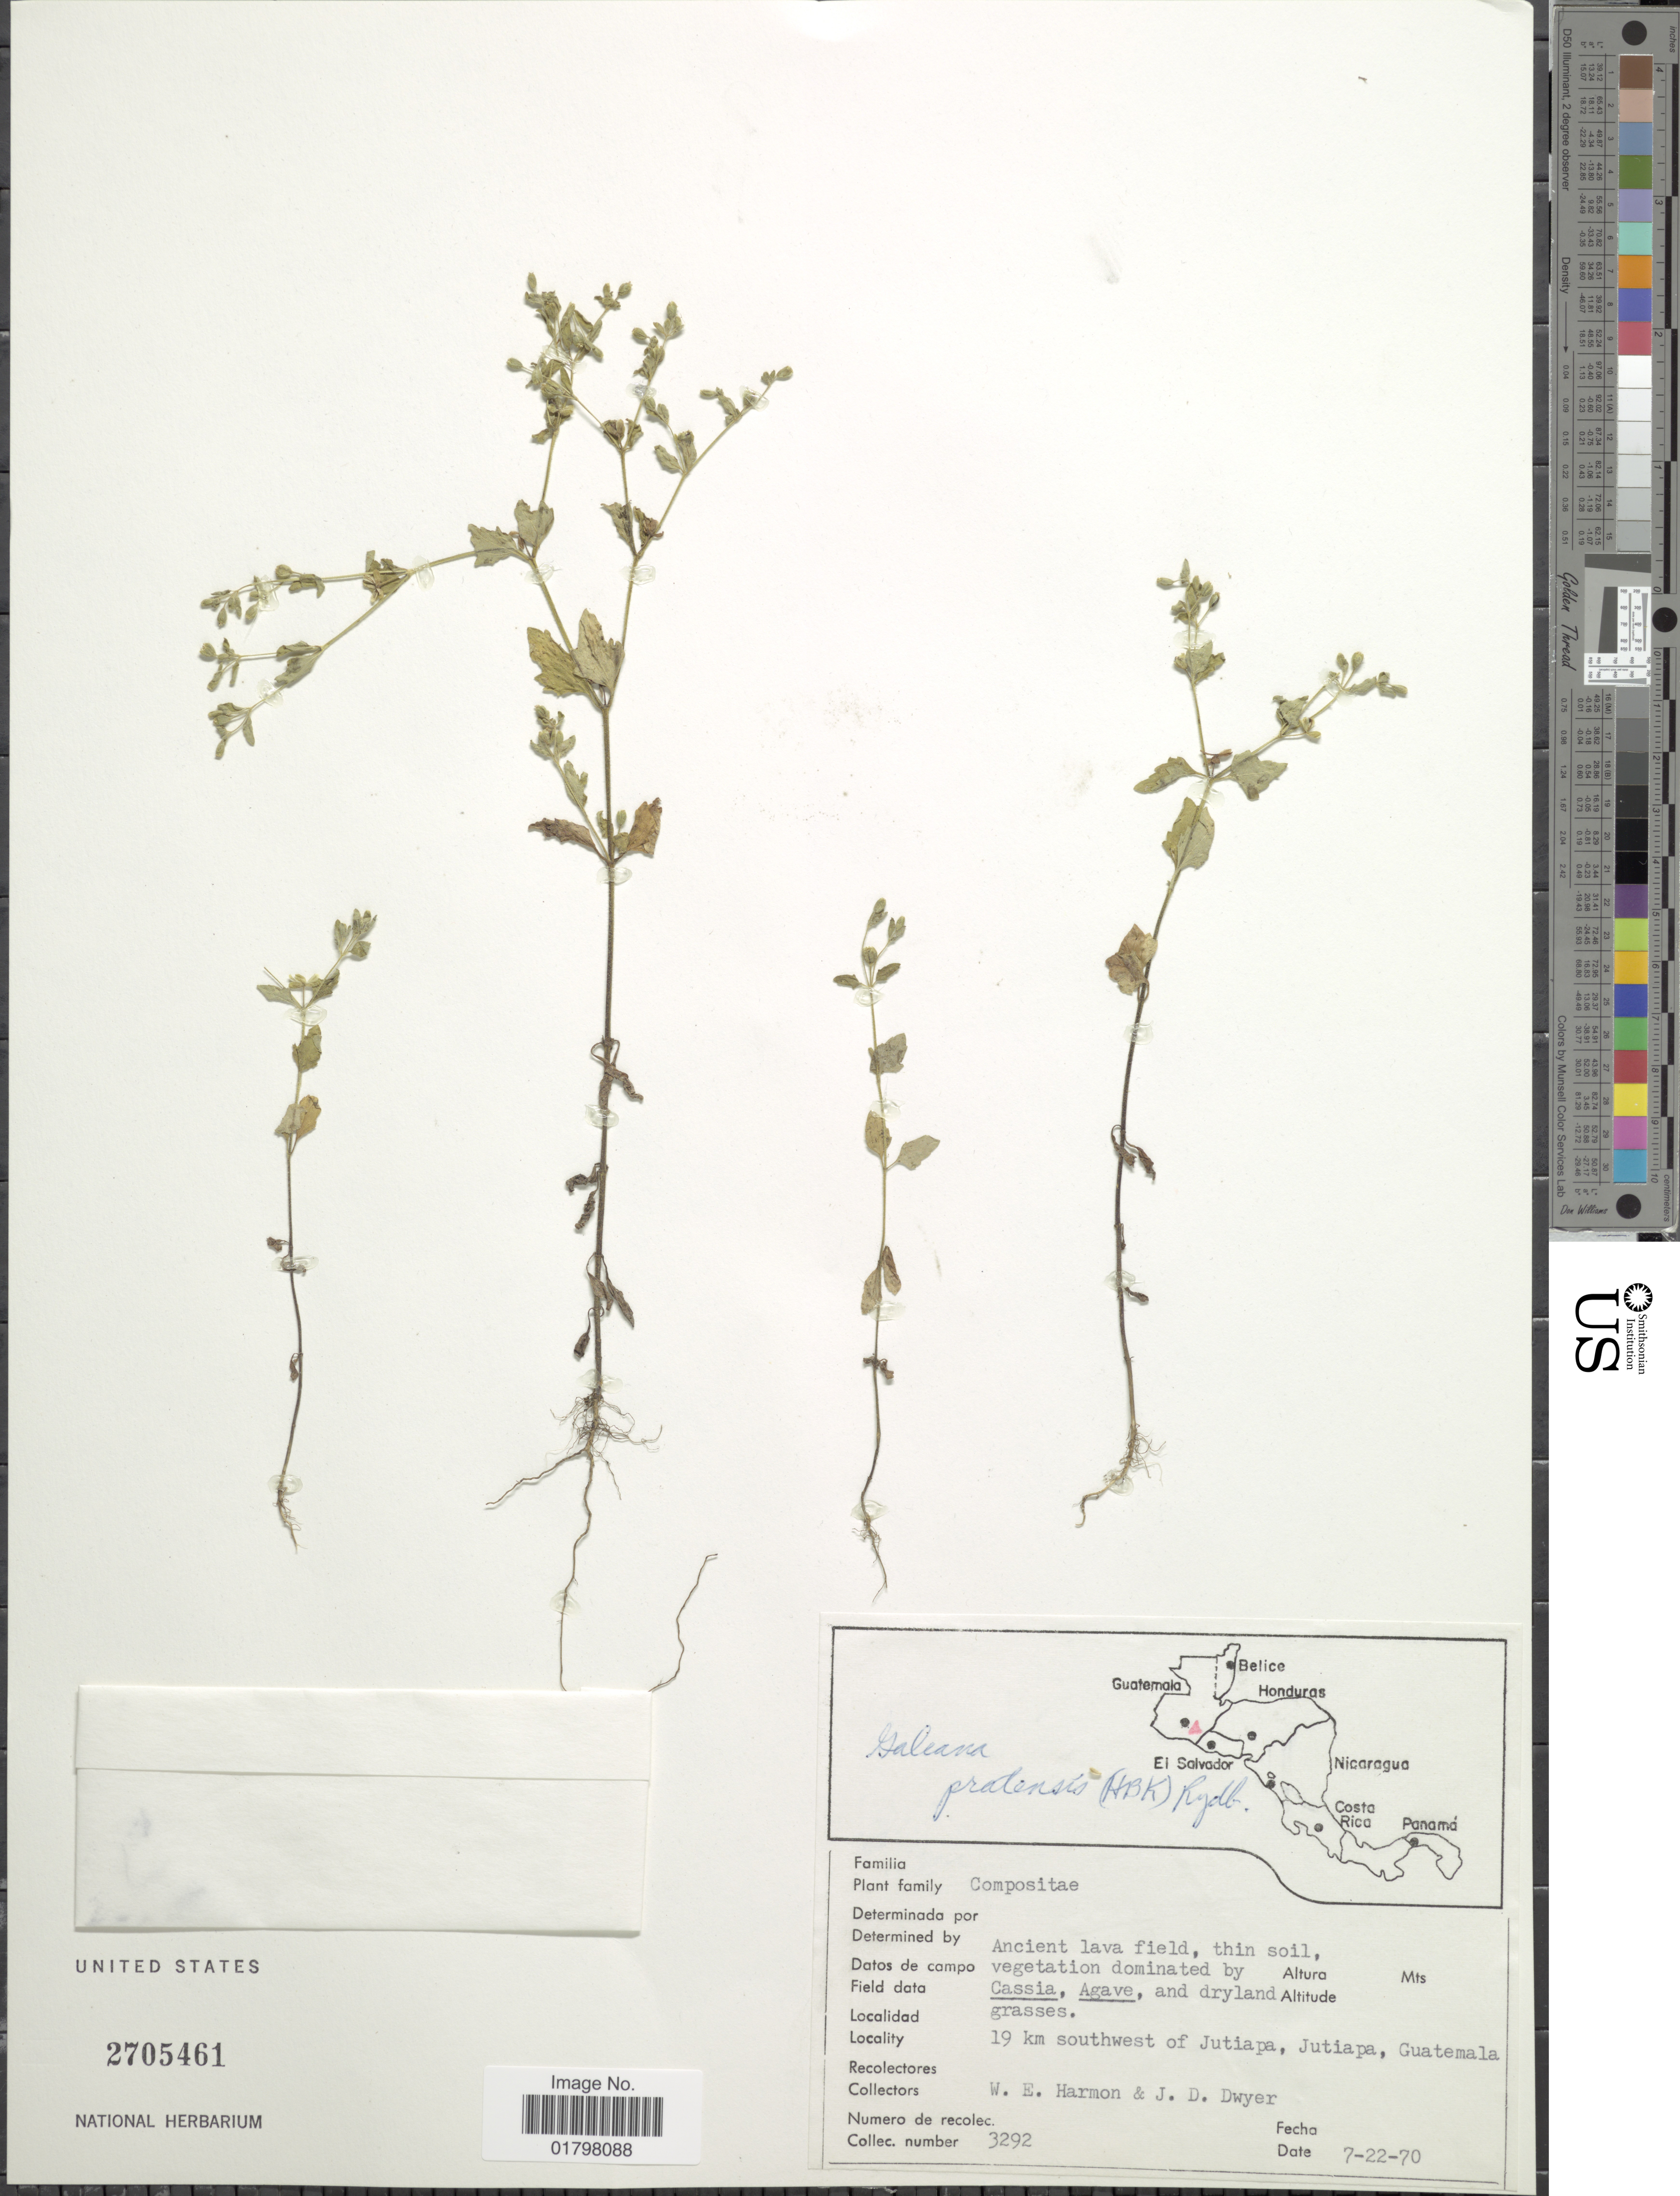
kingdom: Plantae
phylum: Tracheophyta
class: Magnoliopsida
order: Asterales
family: Asteraceae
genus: Galeana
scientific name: Galeana pratensis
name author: (Kunth) Rydb.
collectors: W. E. Harmon & J. D. Dwyer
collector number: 3292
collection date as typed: Transcribed d/m/y: 22/7/70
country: Guatemala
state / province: Jutiapa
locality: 19 km southwest of Jutiapa, Jutiapa, Guatemala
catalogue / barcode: US 2705461